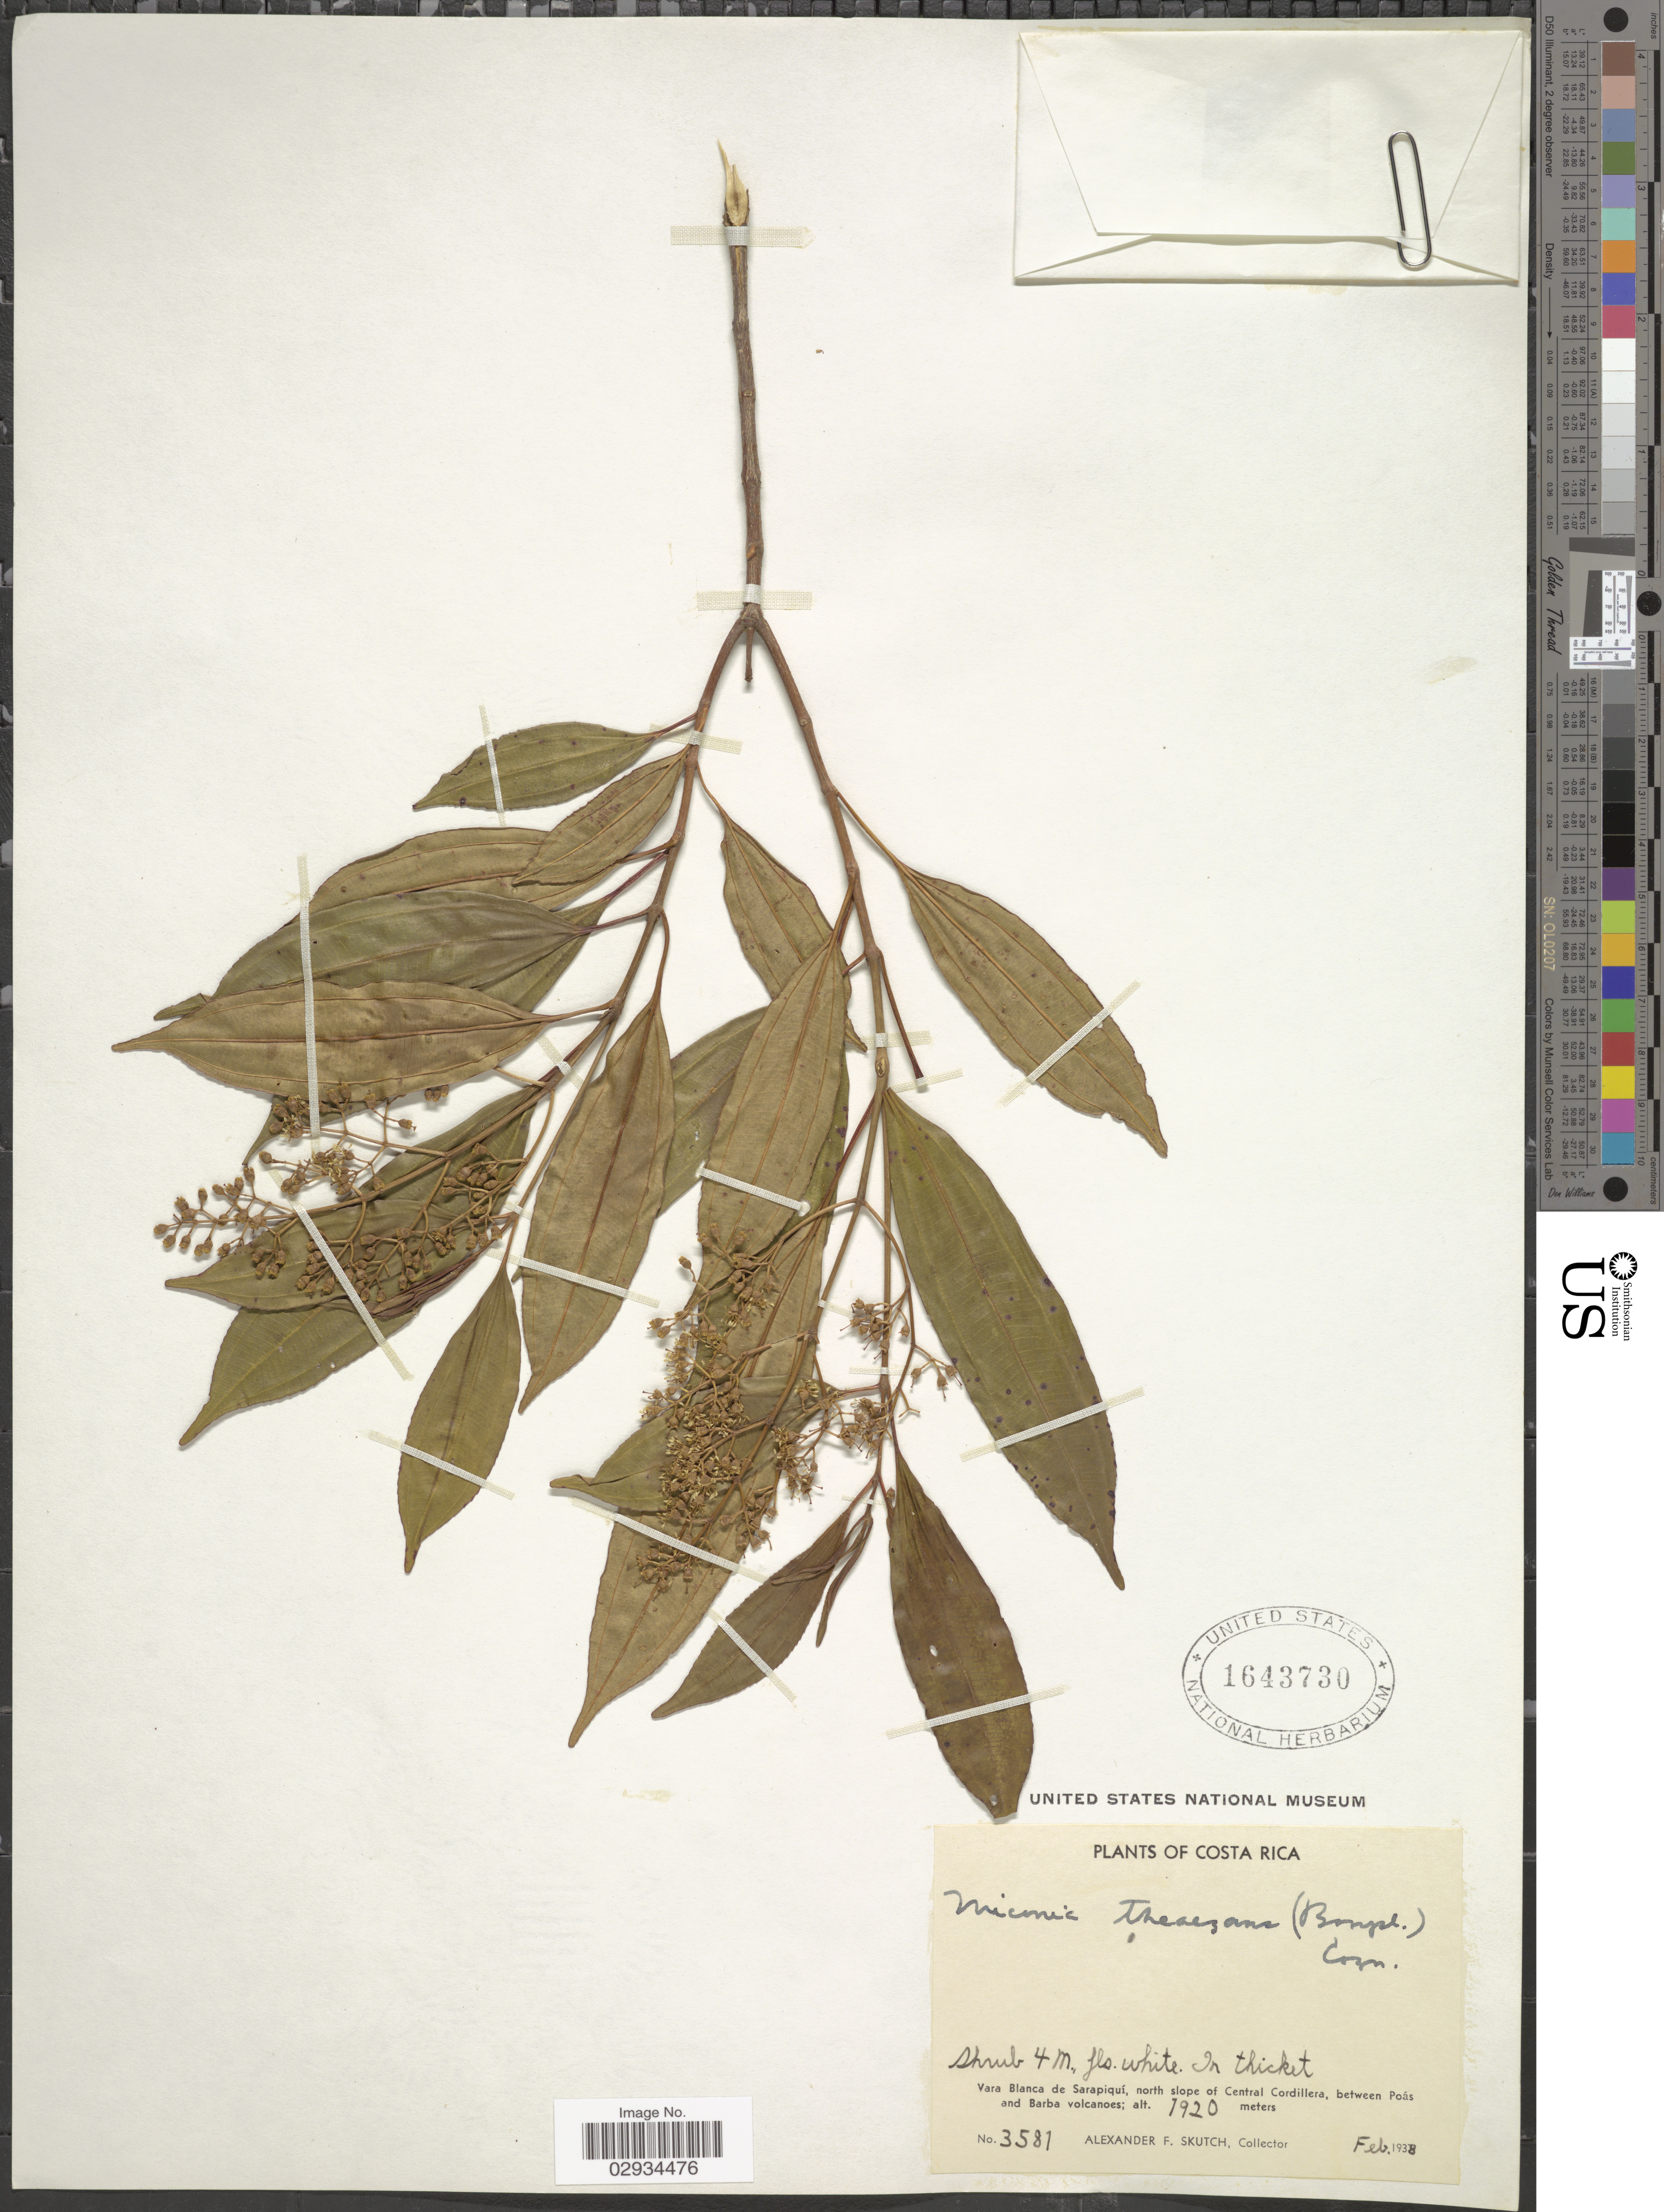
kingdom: Plantae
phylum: Tracheophyta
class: Magnoliopsida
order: Myrtales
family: Melastomataceae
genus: Miconia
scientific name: Miconia theizans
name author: (Bonpl.) Cogn.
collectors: A. F. Skutch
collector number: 3581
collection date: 1938-02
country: Costa Rica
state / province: Heredia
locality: Vara Blanca de Sarapiquí, north slope of Central Cordillera, between Poás and Barba volcanoes.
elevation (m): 1920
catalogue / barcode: US 1643730